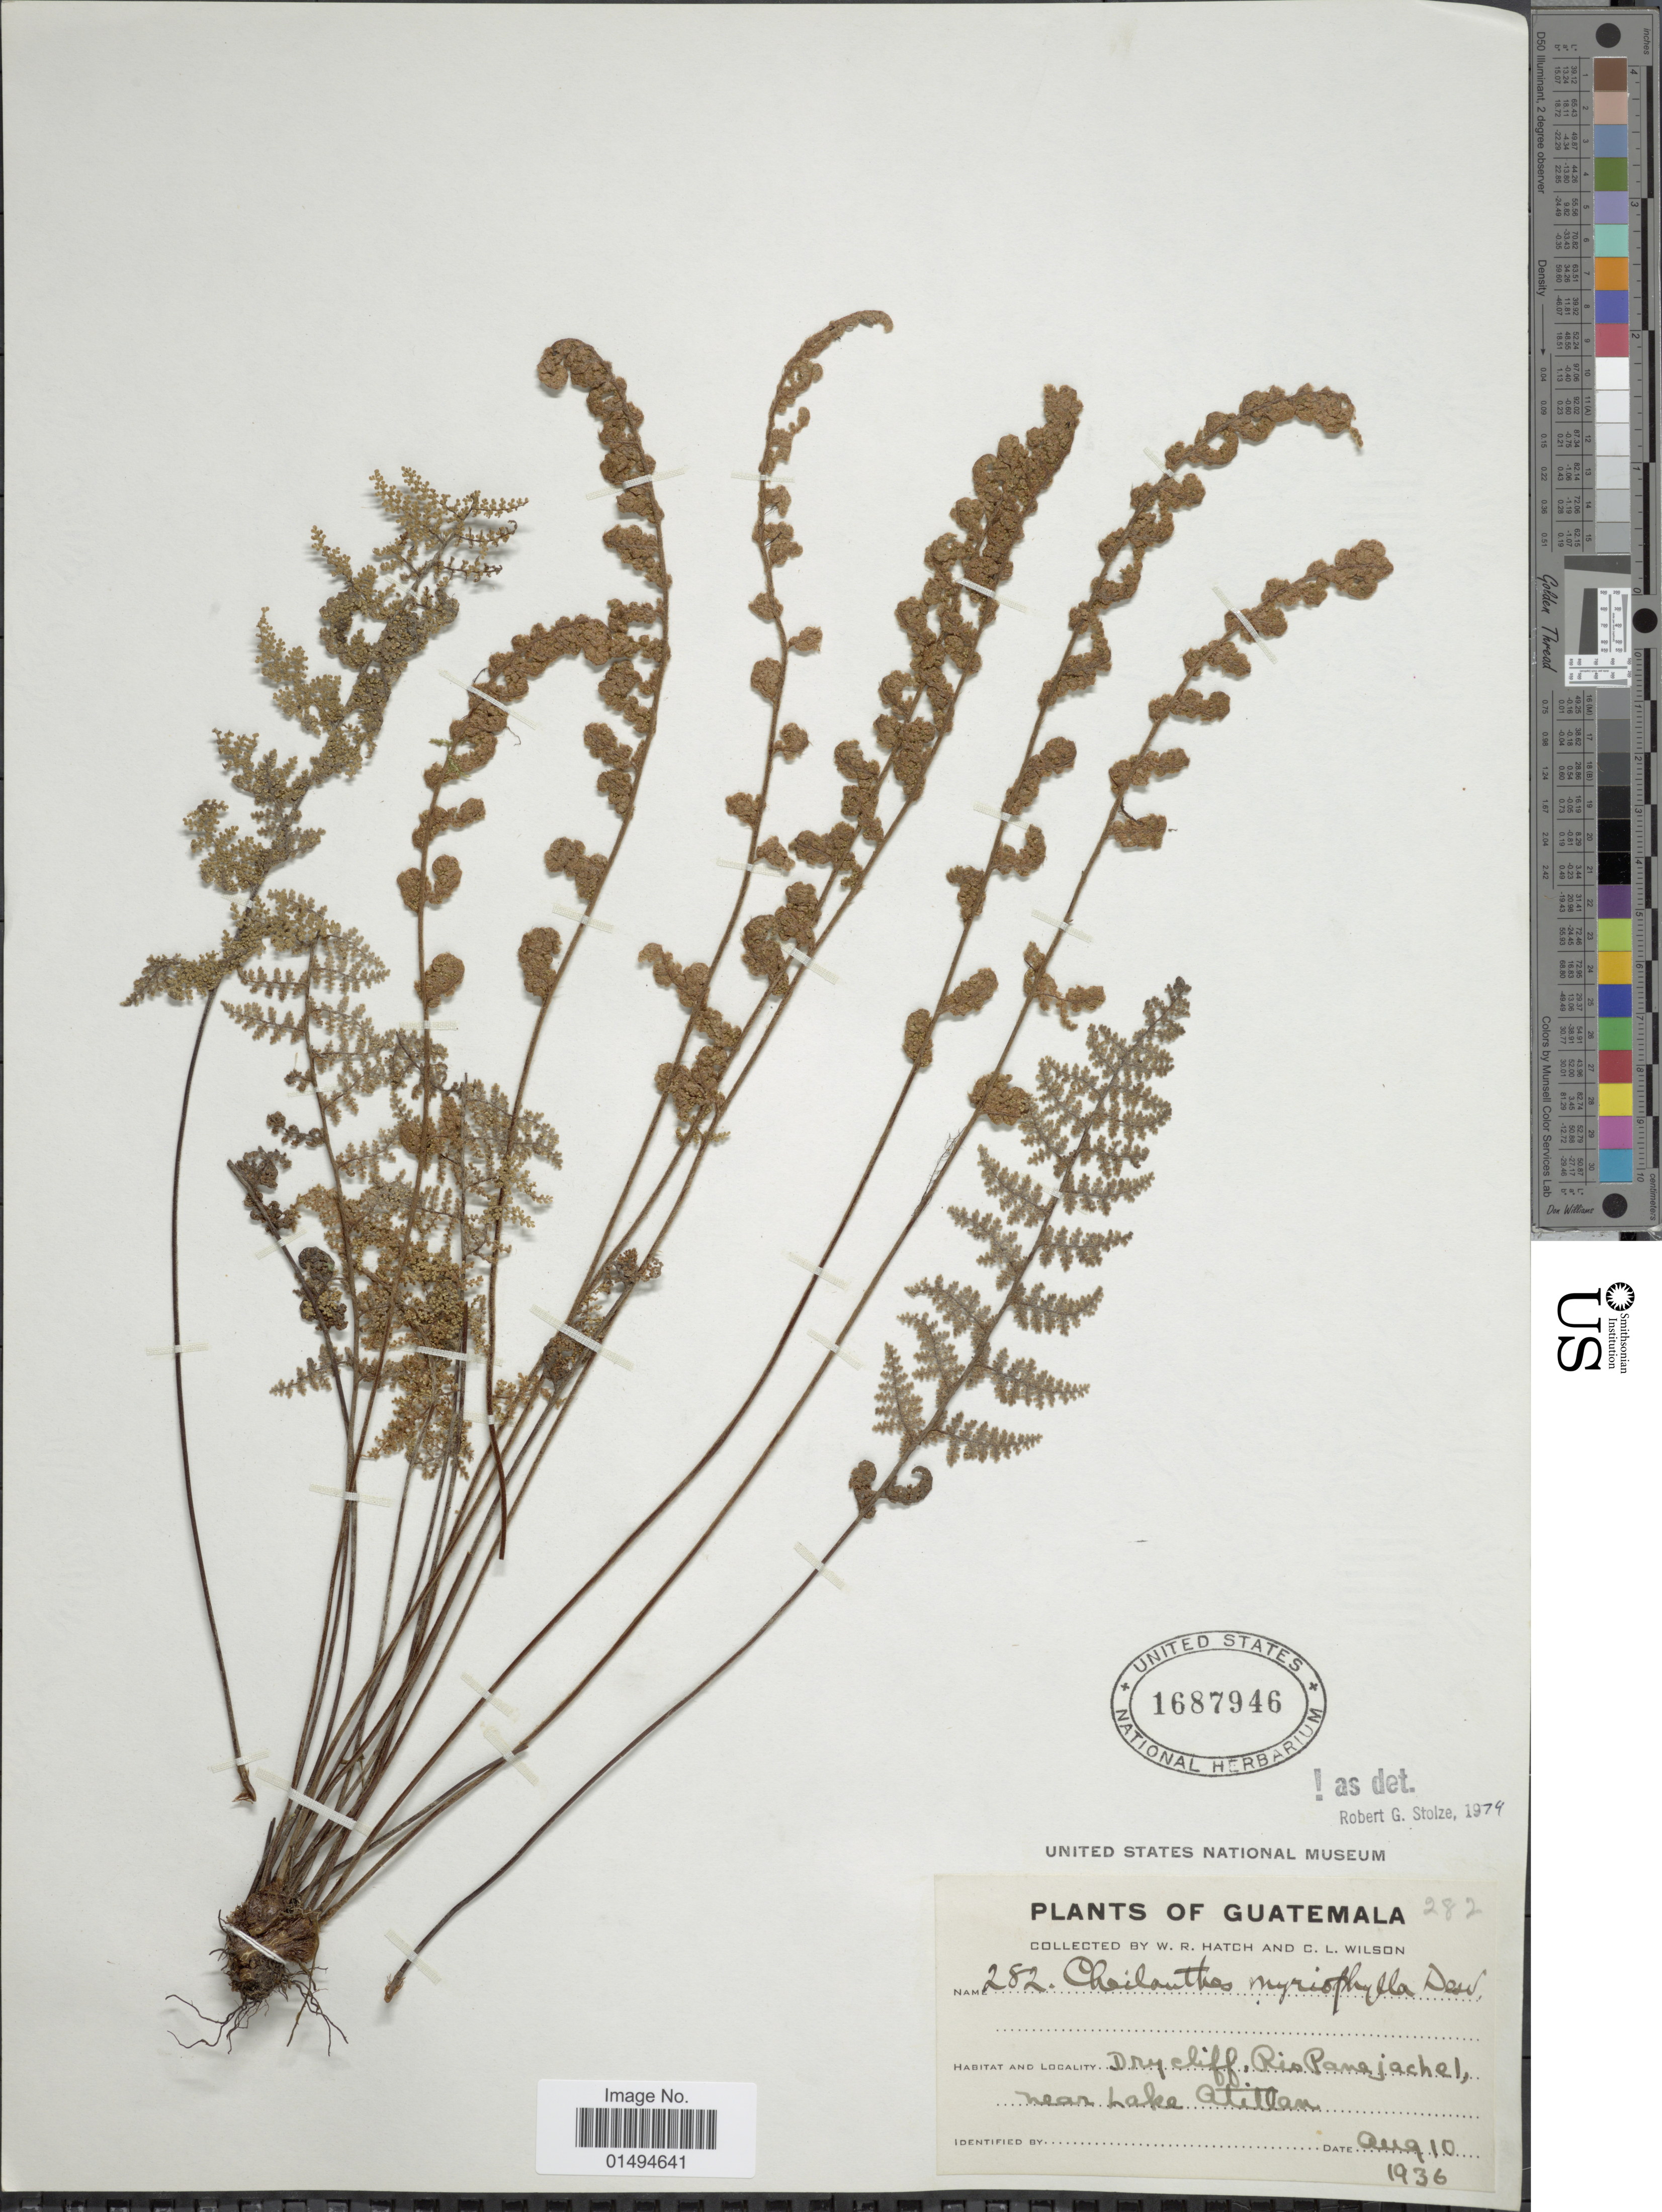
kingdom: Plantae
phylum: Tracheophyta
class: Polypodiopsida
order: Polypodiales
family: Pteridaceae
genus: Myriopteris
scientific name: Myriopteris myriophylla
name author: (Desv.) J. Sm.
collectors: W. Hatch & C. L. Wilson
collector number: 282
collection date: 1936-08-10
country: Guatemala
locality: Dry cliff, Rio Panejachel, near Lake Atillan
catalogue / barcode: US 1687946